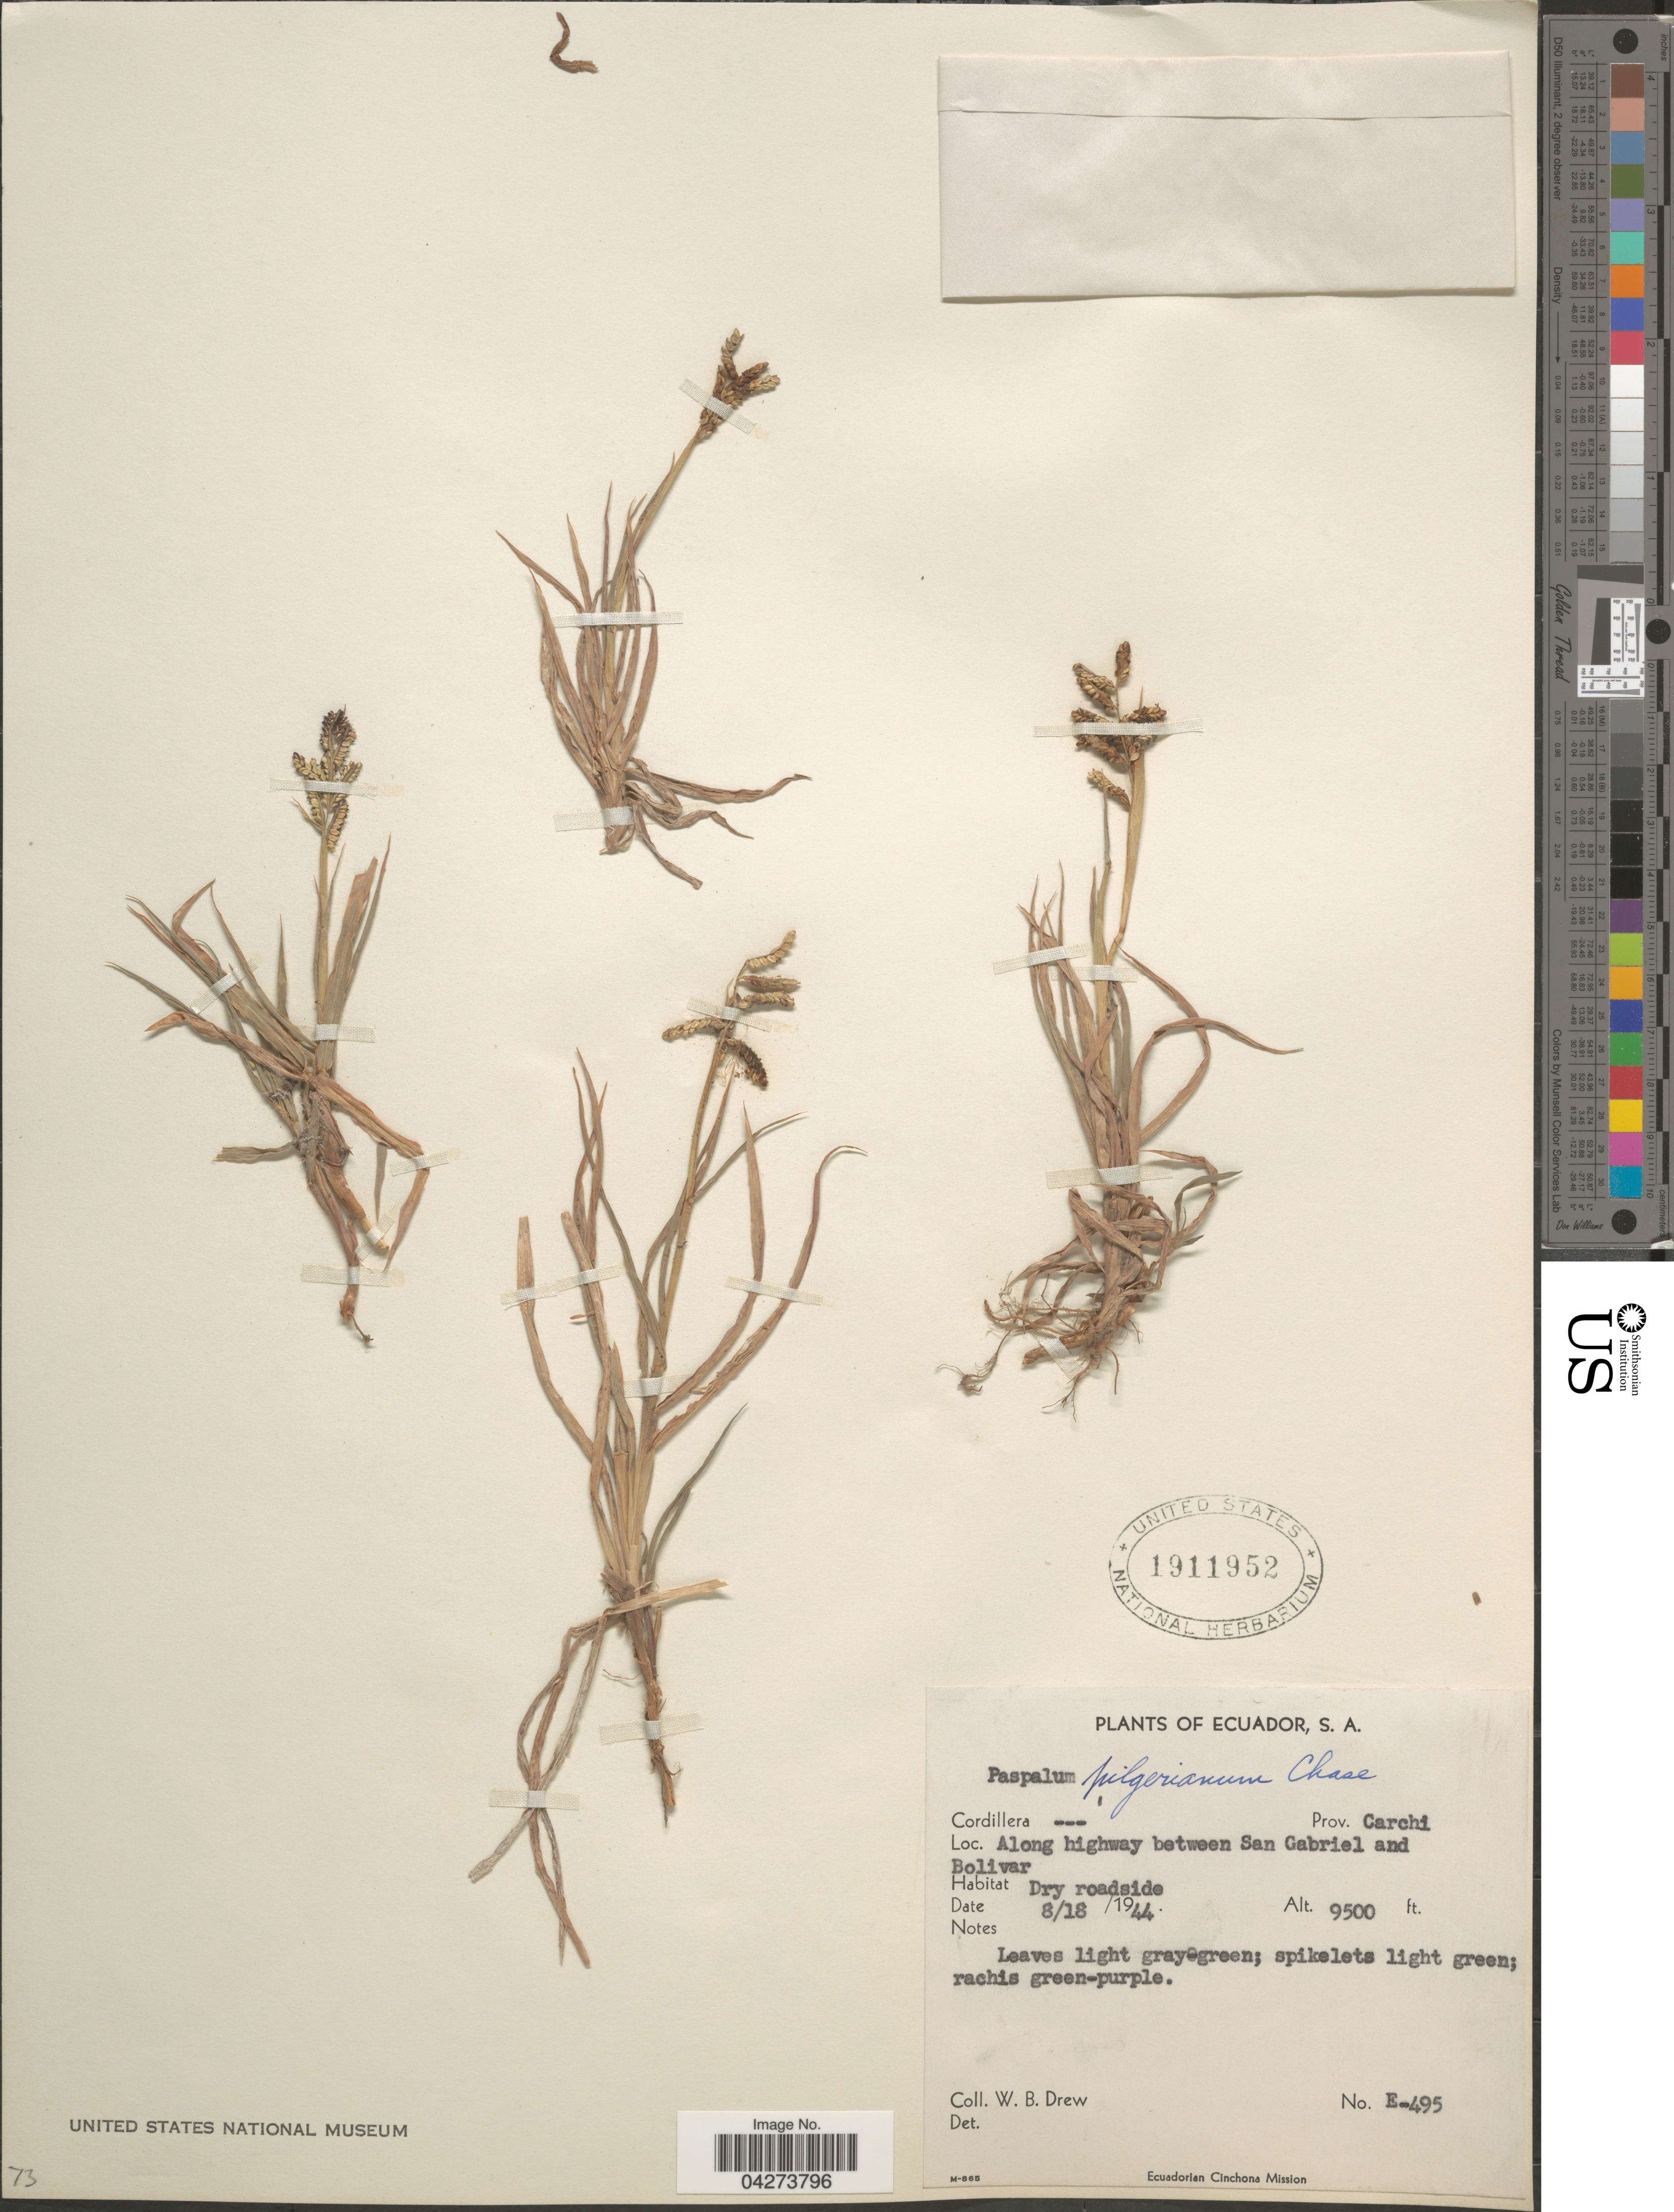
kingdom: Plantae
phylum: Tracheophyta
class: Liliopsida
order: Poales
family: Poaceae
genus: Paspalum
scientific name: Paspalum pilgerianum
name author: Chase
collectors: W. B. Drew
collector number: E-495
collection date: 1944-08-18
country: Ecuador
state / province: Carchi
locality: Cordillera. Prov. Carchi. Along highway between San Gabriel and Bolivar. Ecuadorian Cinchona Mission.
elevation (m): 2896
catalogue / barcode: US 1911952